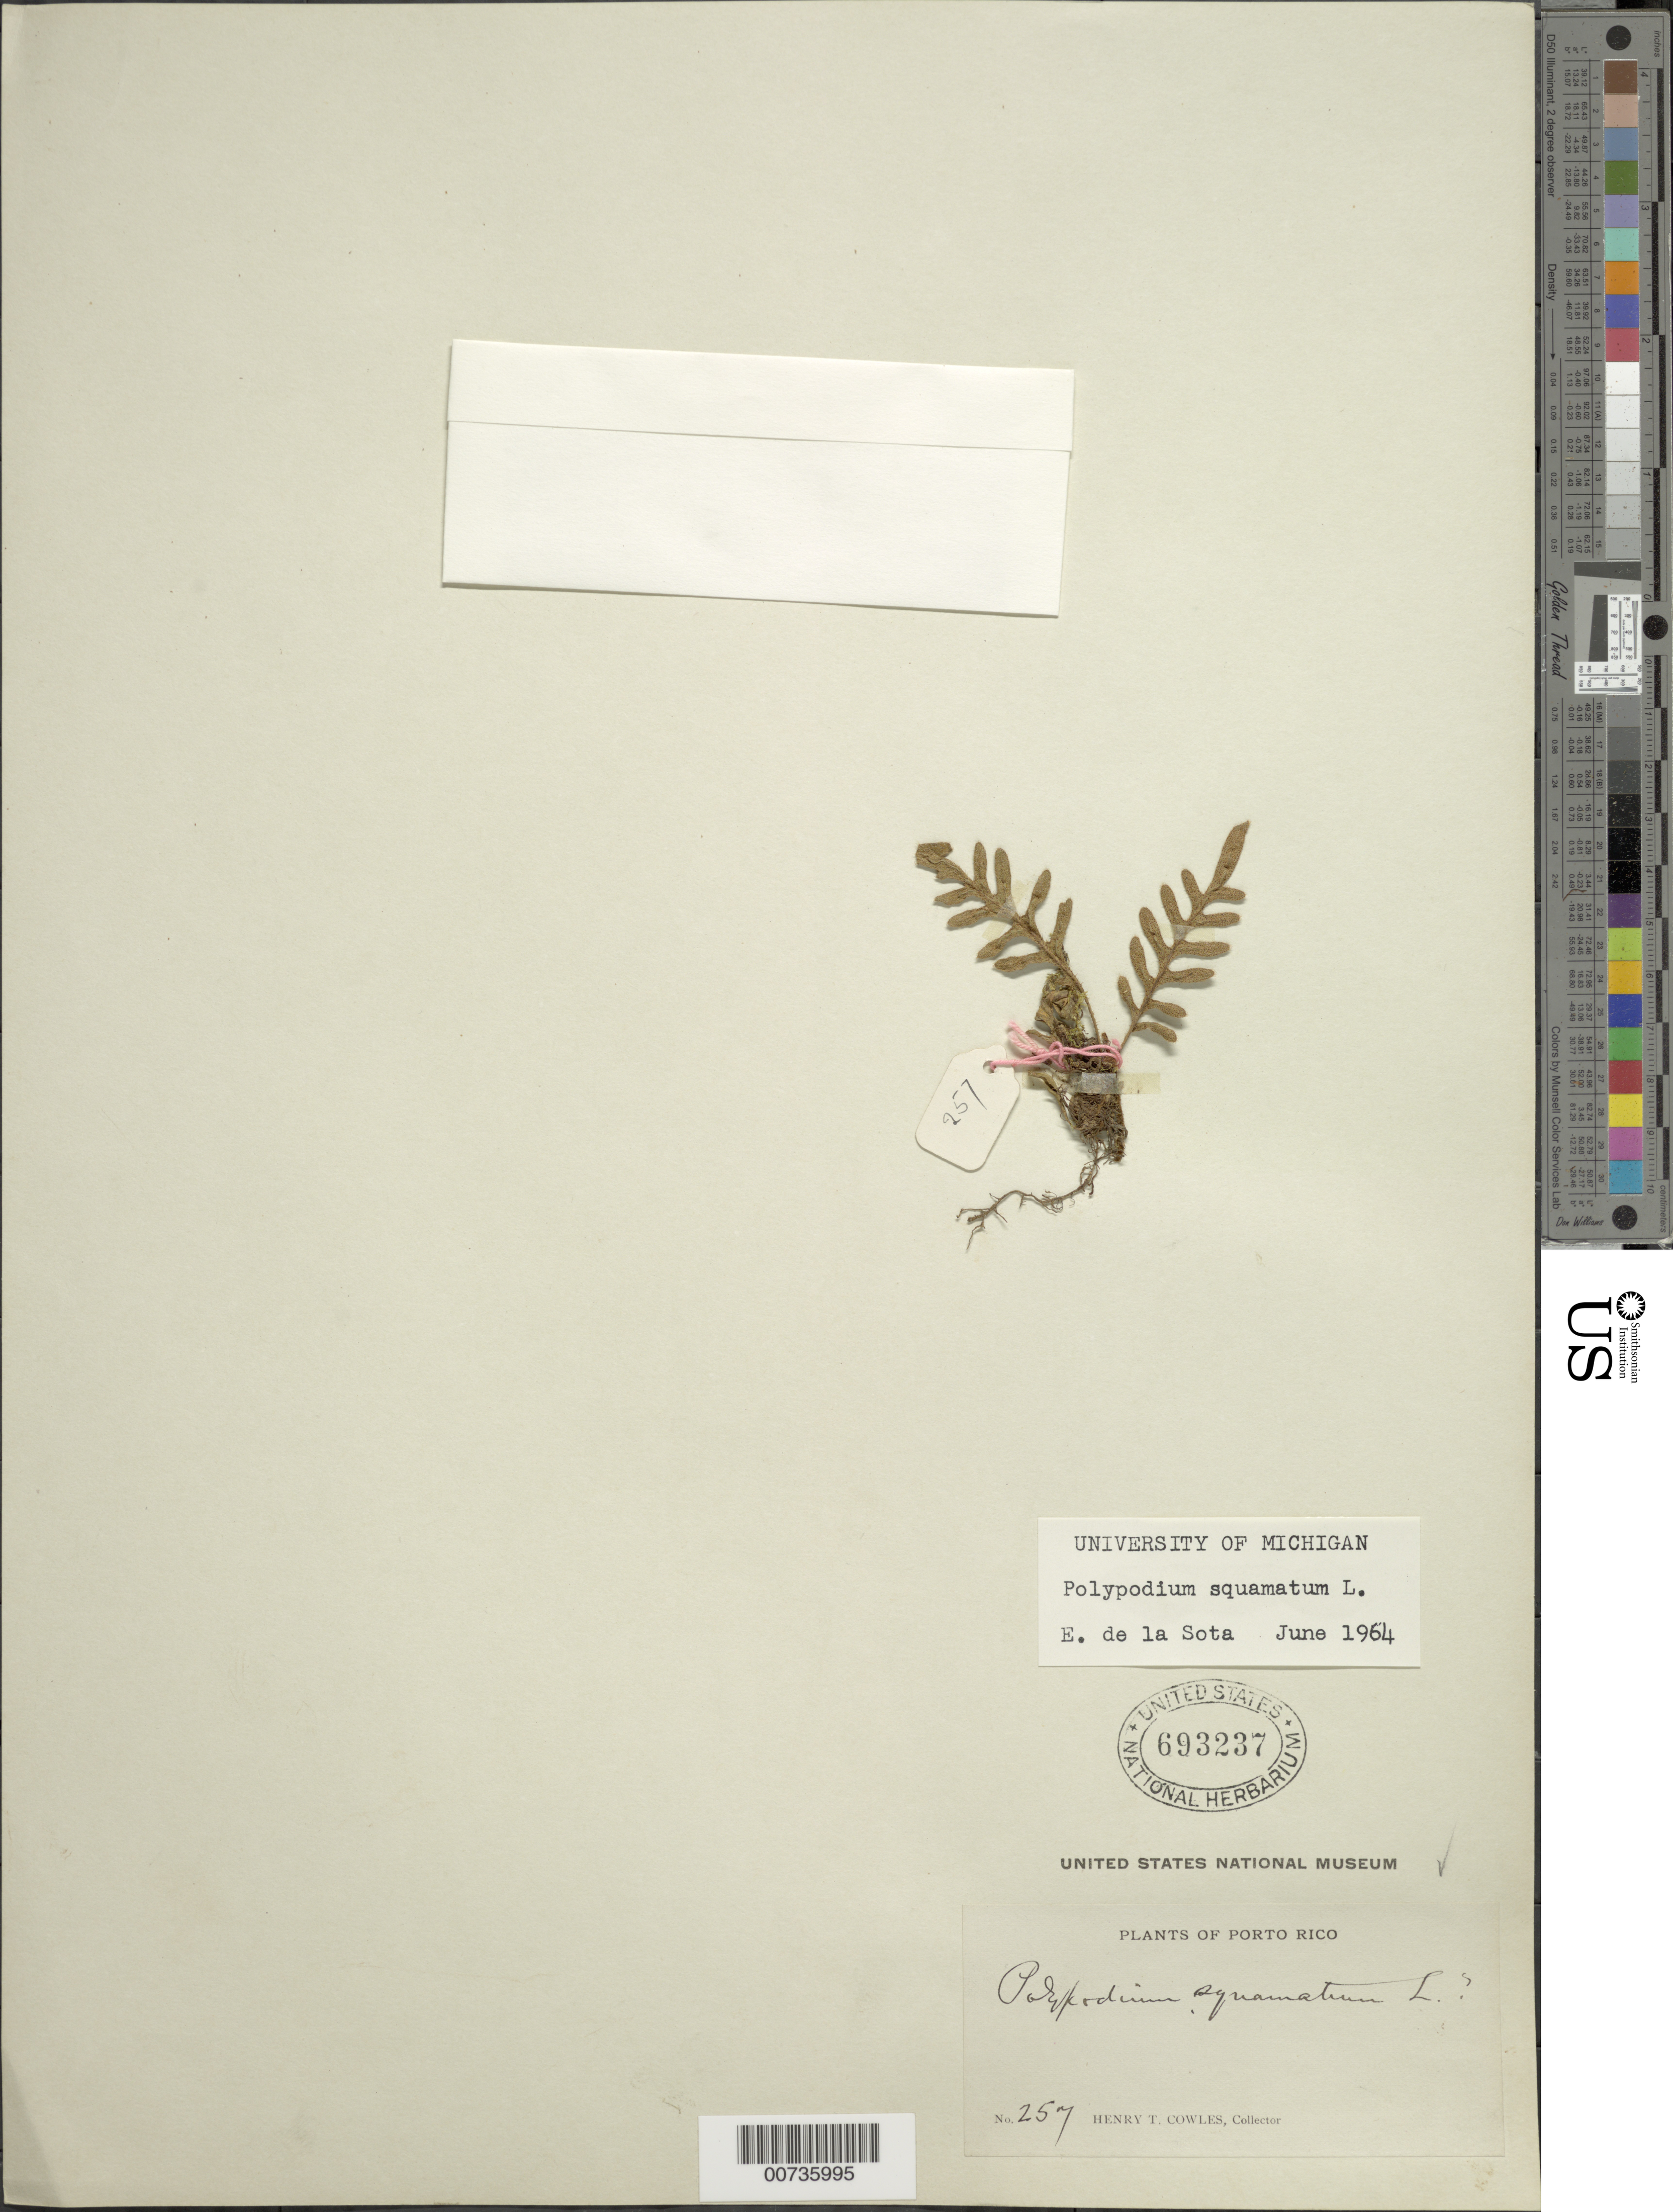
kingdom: Plantae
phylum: Tracheophyta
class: Polypodiopsida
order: Polypodiales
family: Polypodiaceae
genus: Pleopeltis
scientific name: Pleopeltis squamata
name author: (L.) J. Sm.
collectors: H. Cowles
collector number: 257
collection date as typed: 1911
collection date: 1911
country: Puerto Rico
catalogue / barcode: US 693237